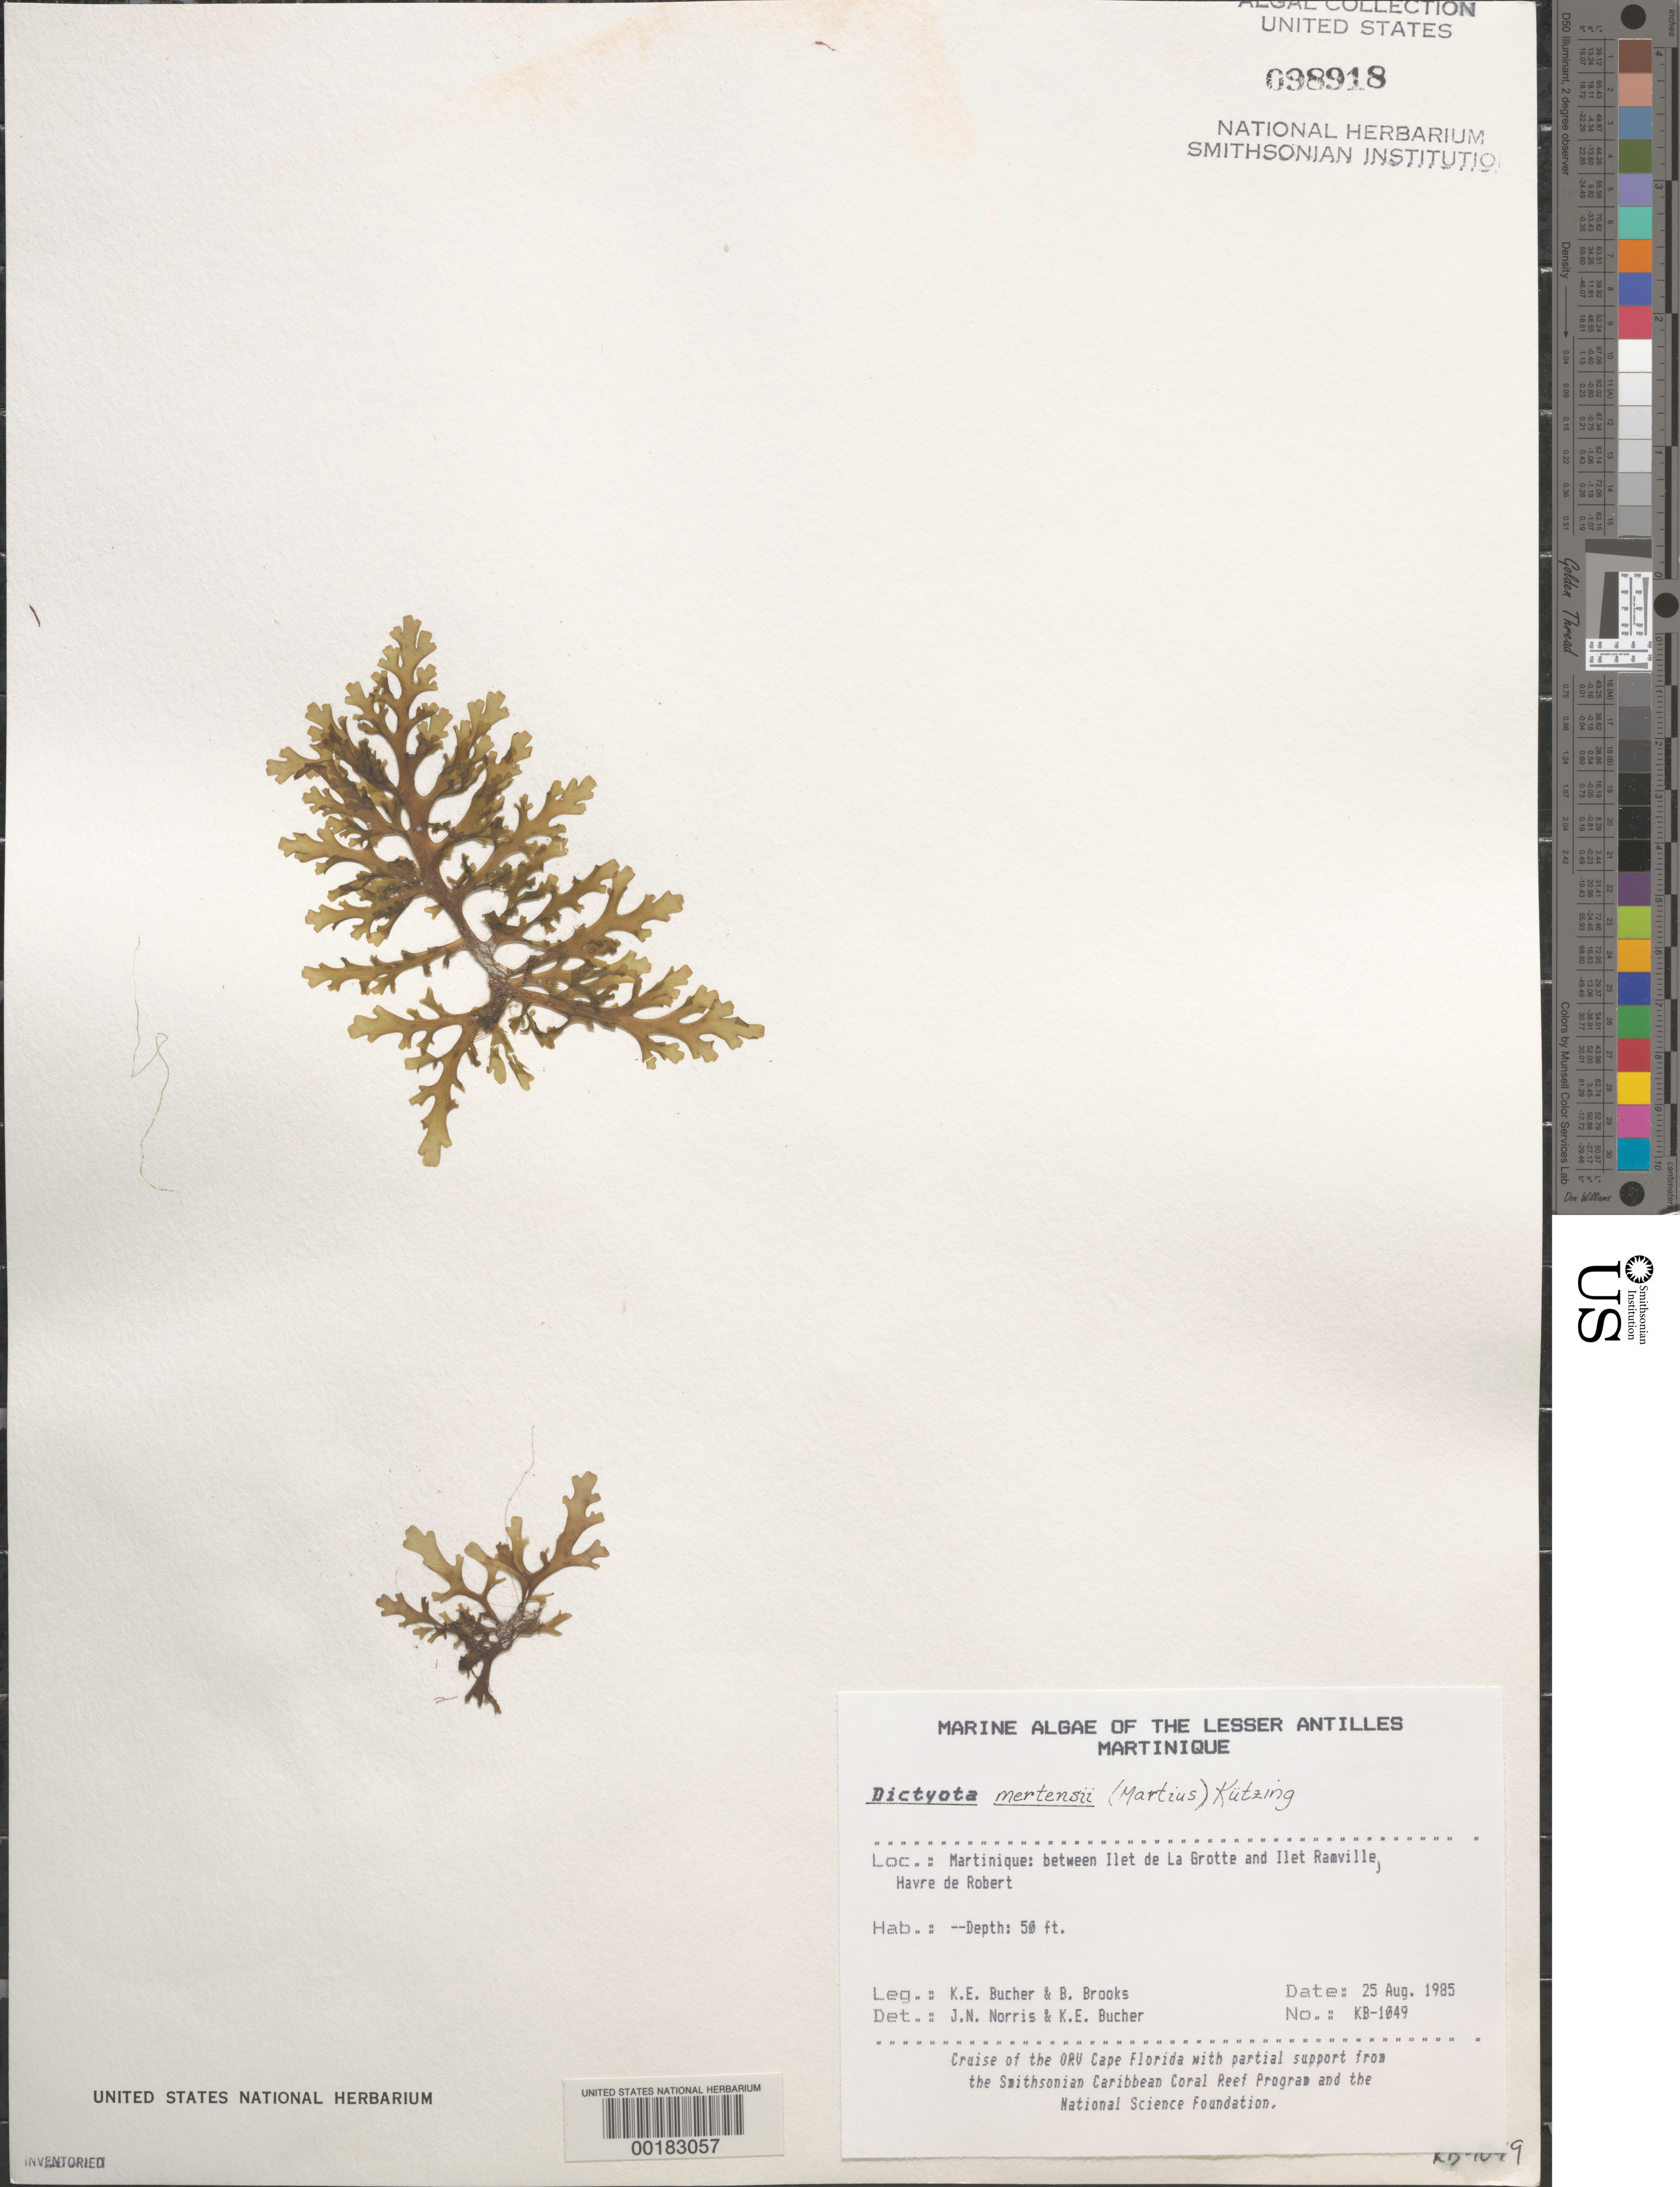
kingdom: Chromista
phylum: Ochrophyta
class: Phaeophyceae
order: Dictyotales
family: Dictyotaceae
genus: Dictyota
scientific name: Dictyota mertensii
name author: (C. Mart.) Kütz.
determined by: Norris, J. N.; Bucher, K. E.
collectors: K. E. Bucher & B. Brooks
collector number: Kb-1049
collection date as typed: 25 Aug 1985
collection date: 1985-08-25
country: Martinique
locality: Between Ilet de la Grotte and Ilet de Ramville, Havre du Robert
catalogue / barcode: US 98918